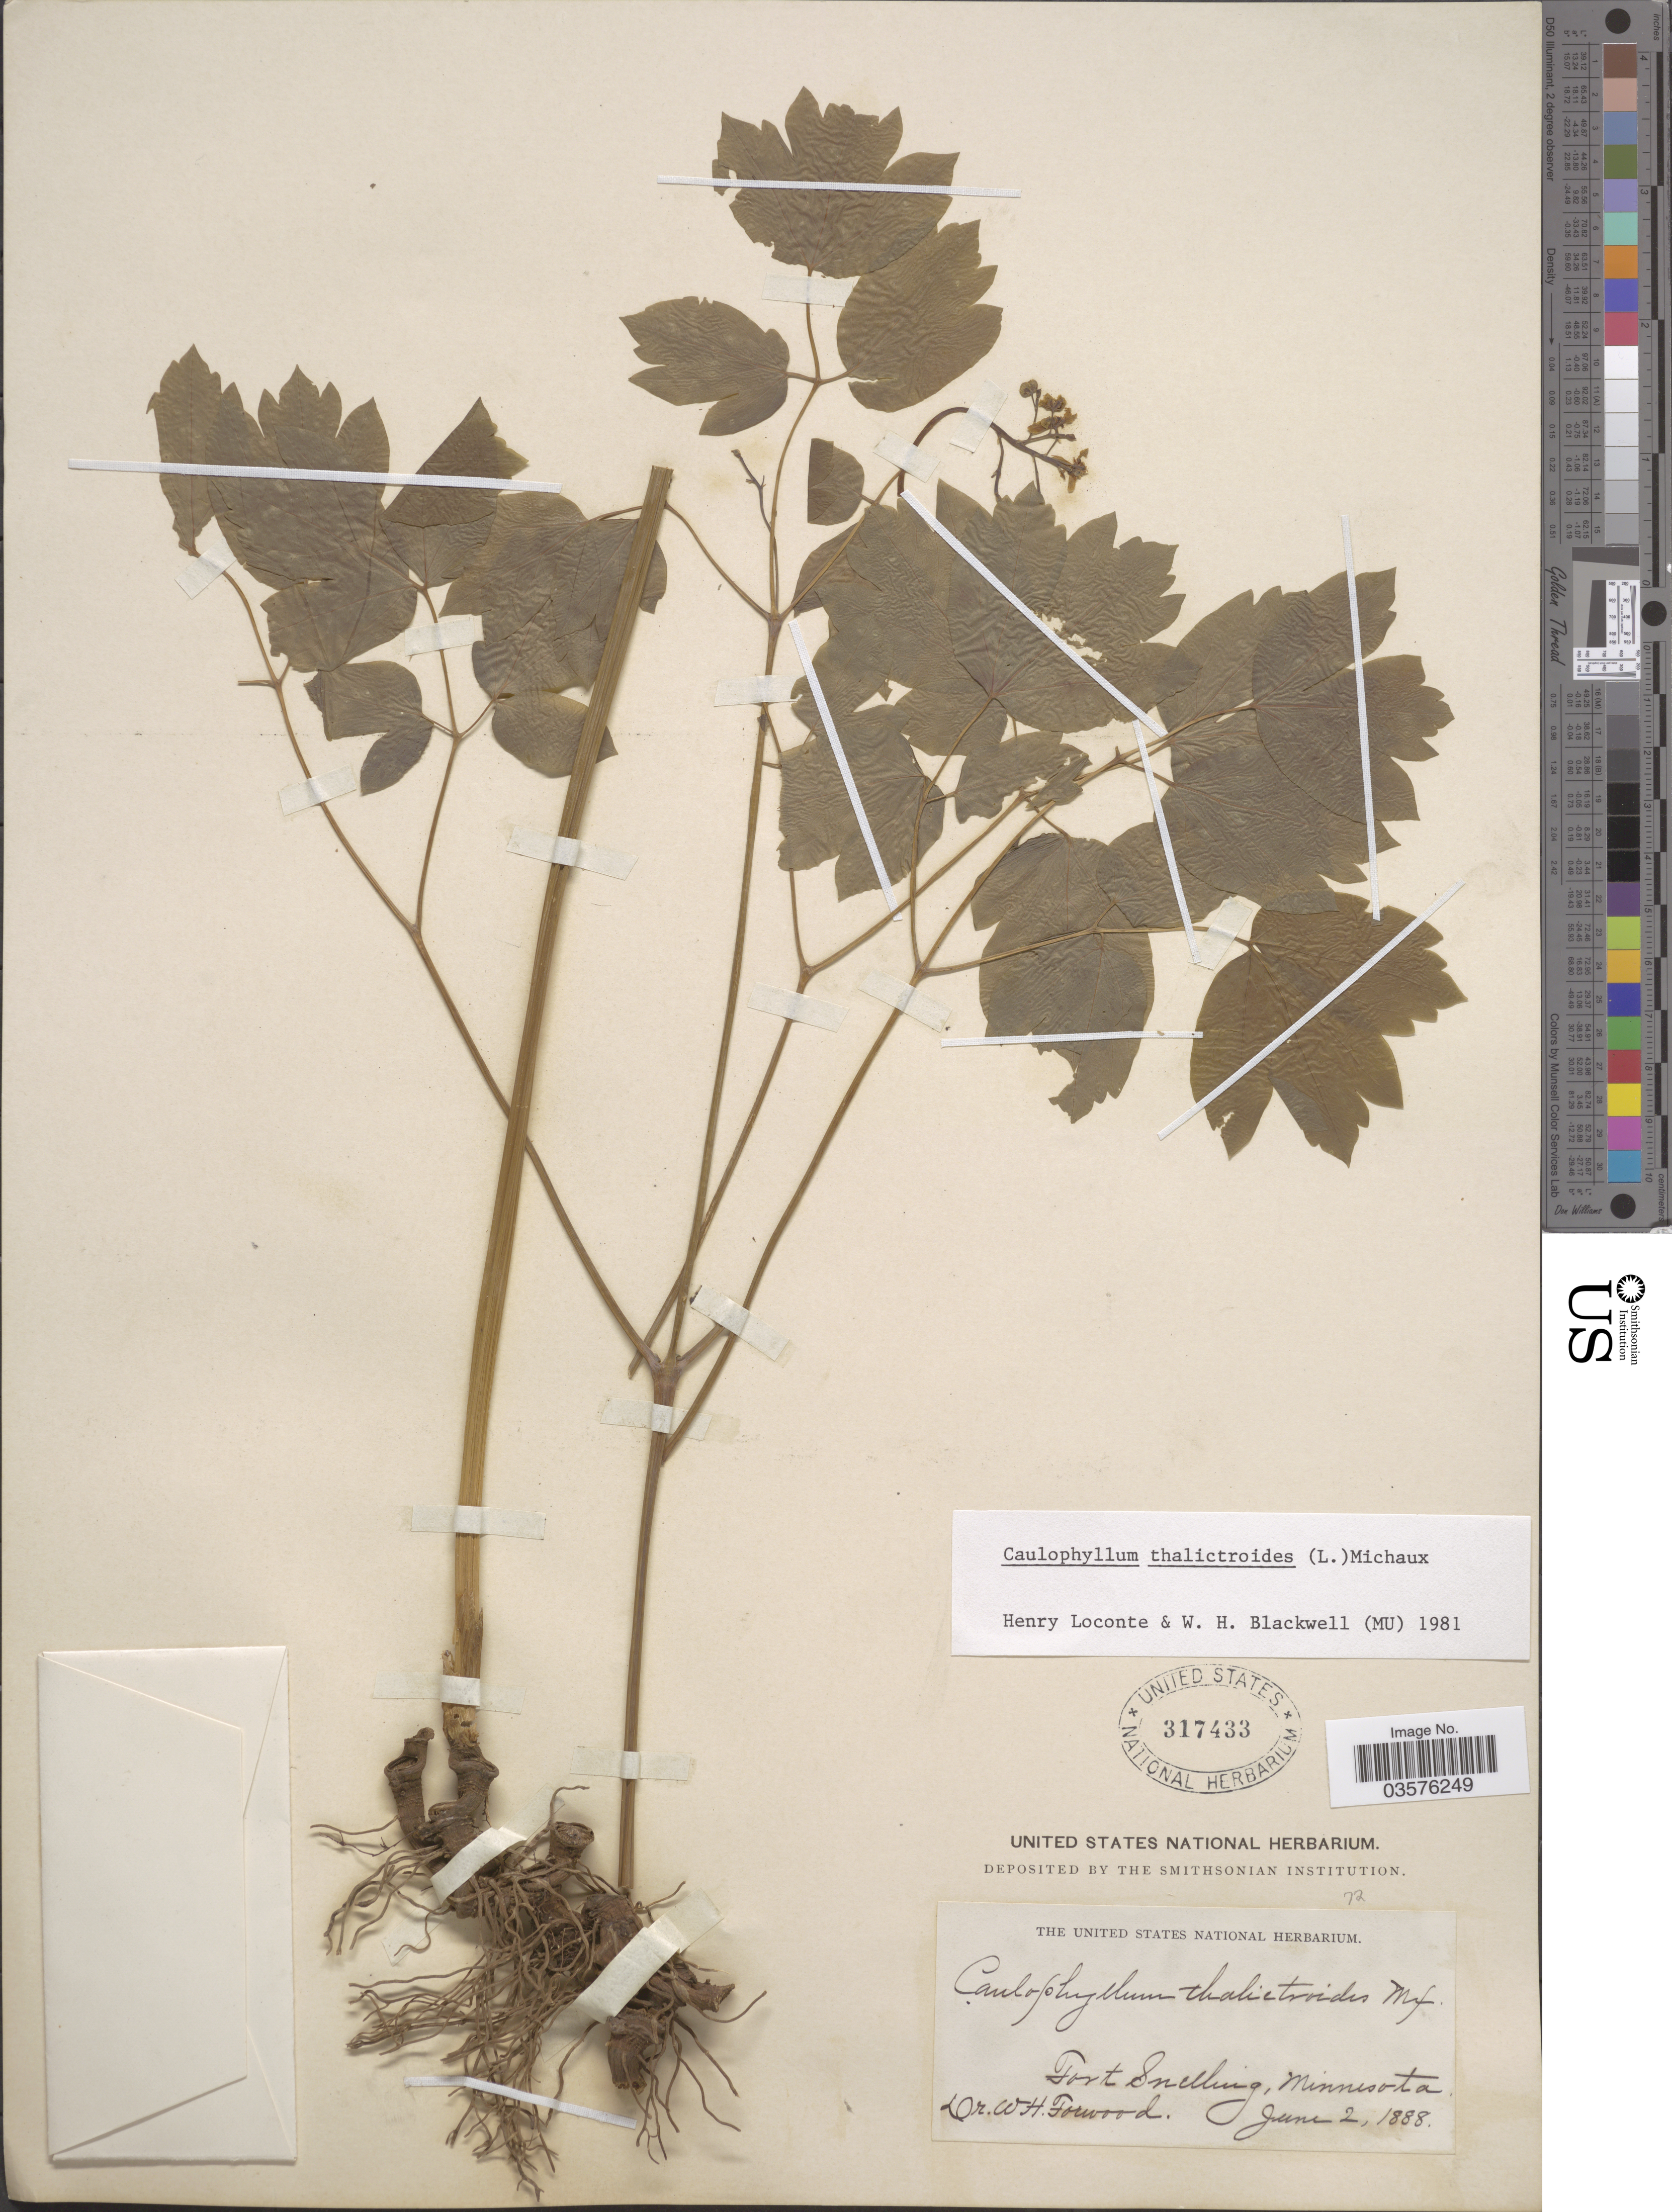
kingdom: Plantae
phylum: Tracheophyta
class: Magnoliopsida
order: Ranunculales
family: Berberidaceae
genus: Caulophyllum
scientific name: Caulophyllum thalictroides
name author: (L.) Michx.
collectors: W. Forwood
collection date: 1888-06-02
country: United States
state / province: Minnesota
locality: Fort Snelling.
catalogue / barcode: US 317433